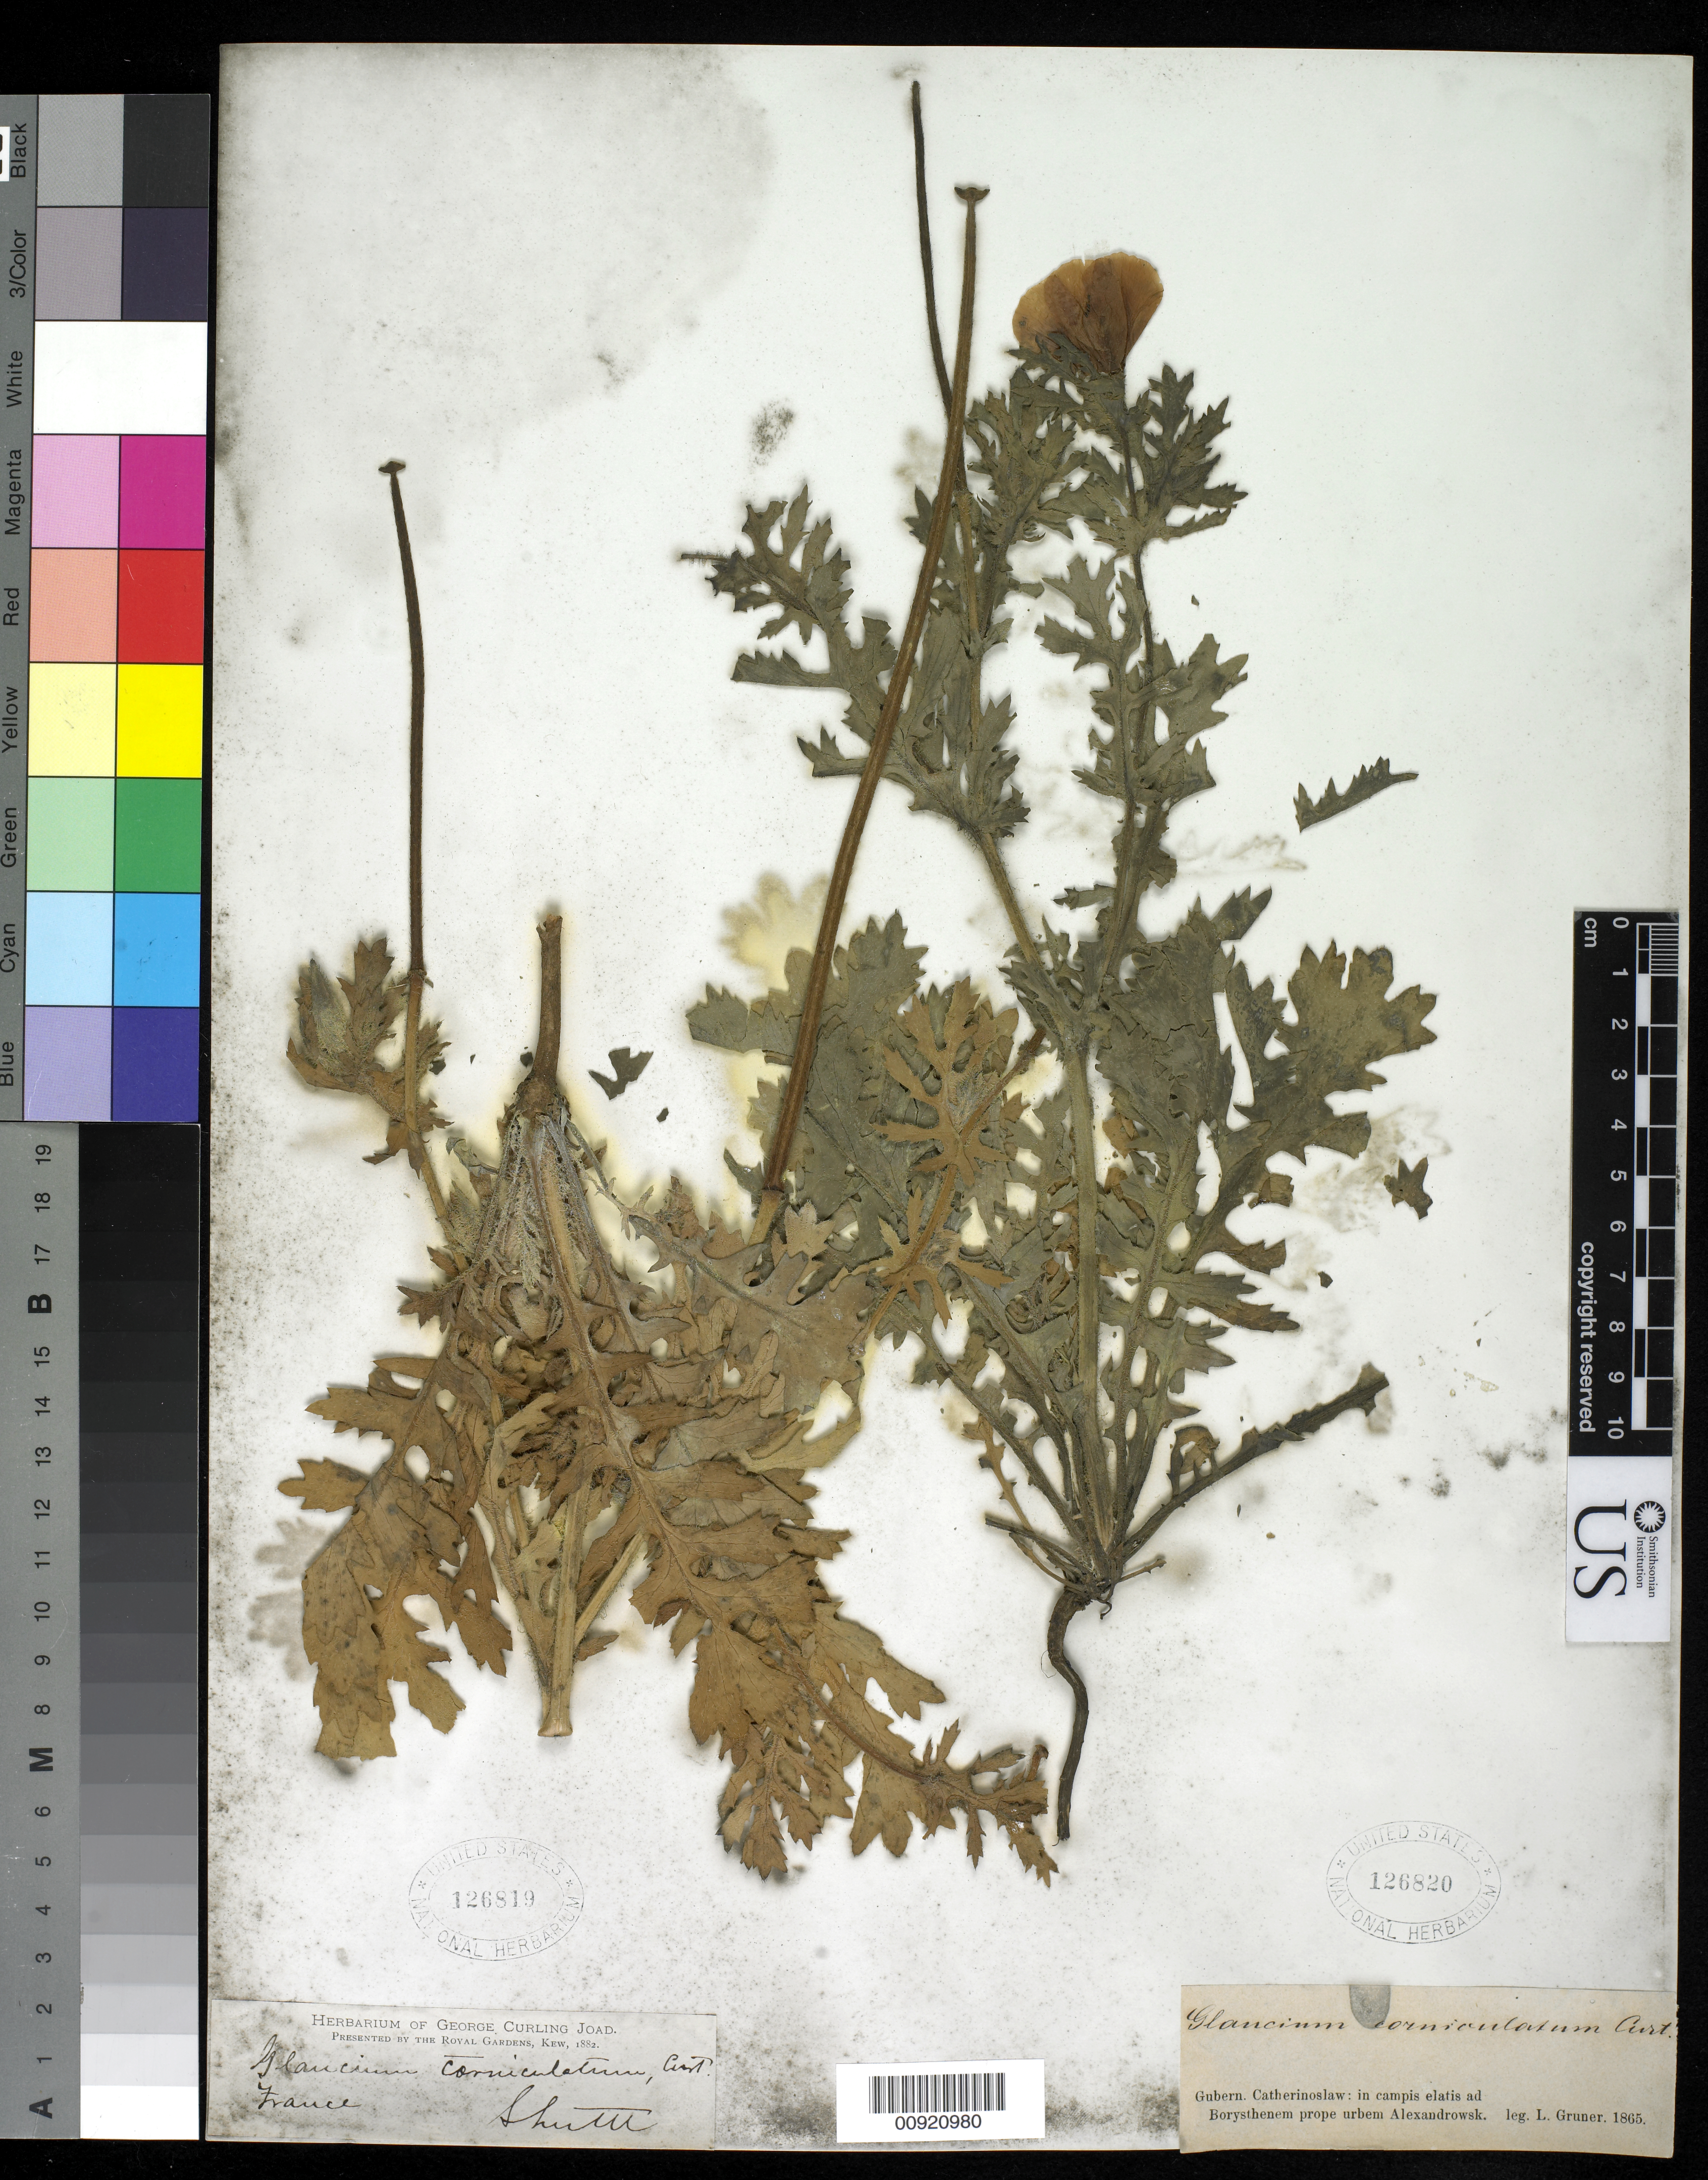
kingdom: Plantae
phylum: Tracheophyta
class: Magnoliopsida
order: Ranunculales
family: Papaveraceae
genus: Glaucium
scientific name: Glaucium corniculatum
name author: Curt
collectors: L. F. Gruner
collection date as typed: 1865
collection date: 1865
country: France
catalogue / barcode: US 126819